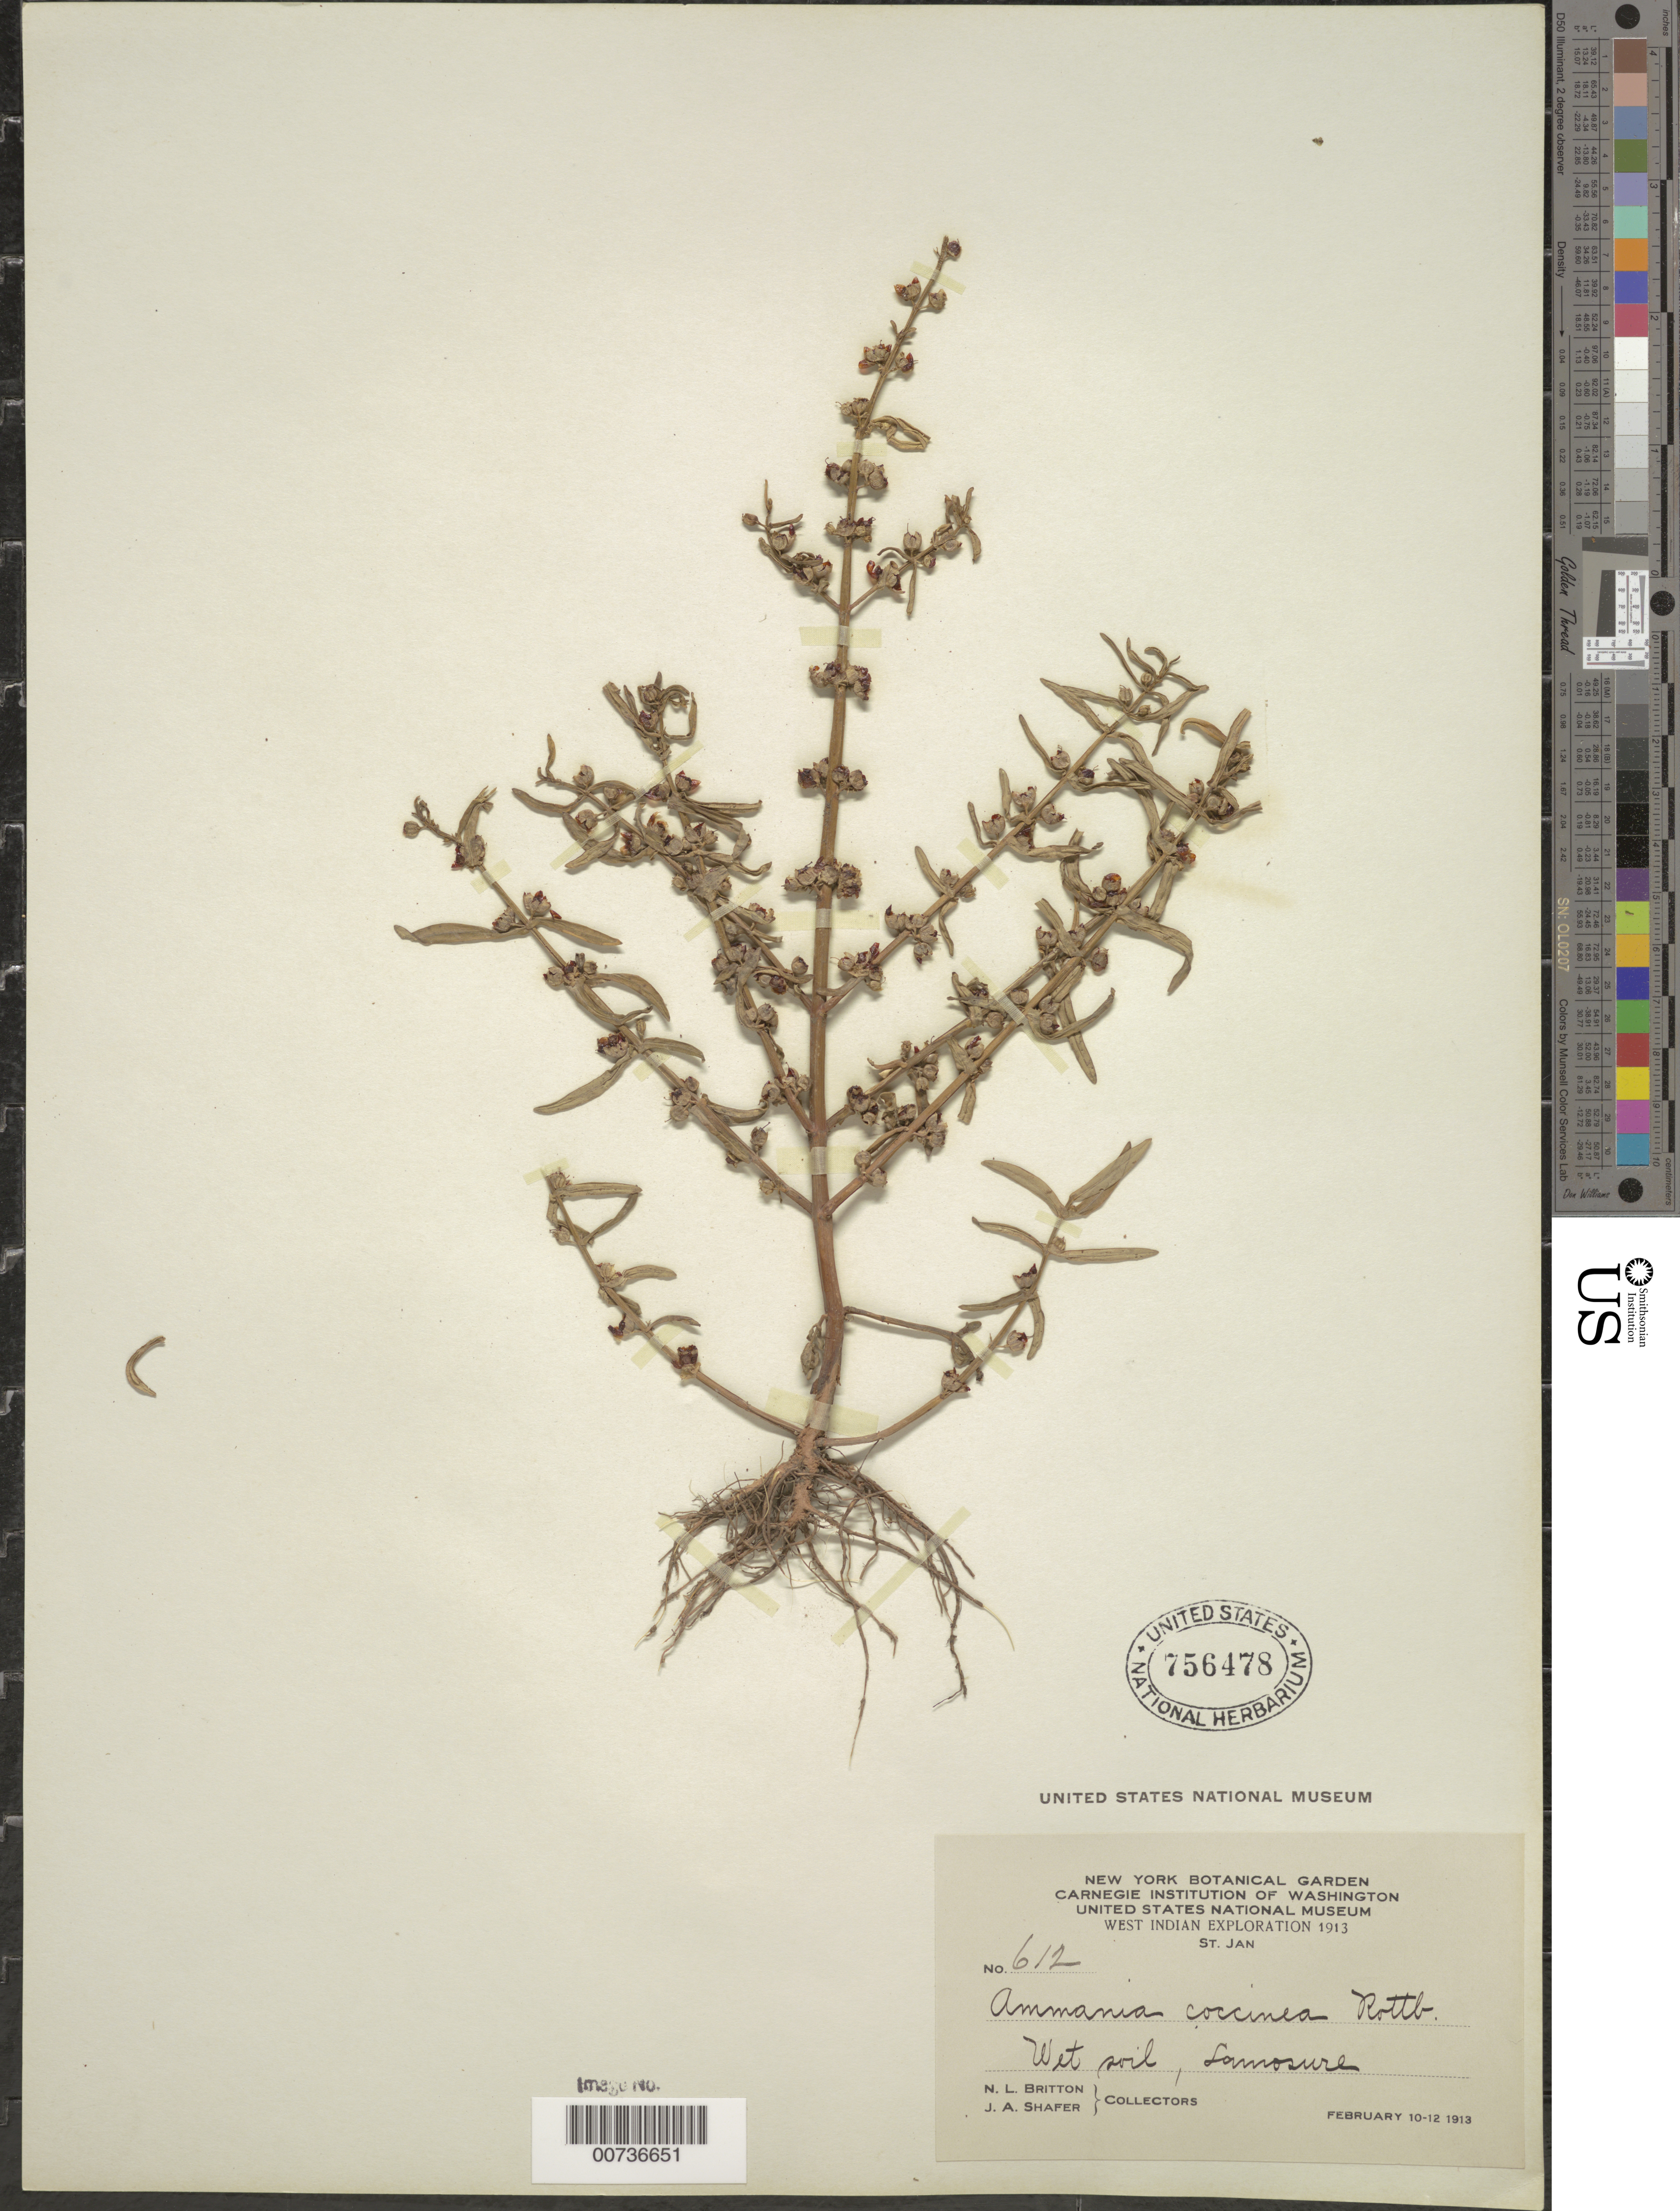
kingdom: Plantae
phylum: Tracheophyta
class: Magnoliopsida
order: Myrtales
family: Lythraceae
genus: Ammannia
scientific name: Ammannia coccinea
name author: Rottb.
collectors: N. Britton & J. A. Shafer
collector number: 612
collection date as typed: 10 Feb 1913 to 12 Feb 1913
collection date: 1913-02-10/1913-02-12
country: U.S. Virgin Islands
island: St. John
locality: Lamosure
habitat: Wet soil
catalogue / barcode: US 756478